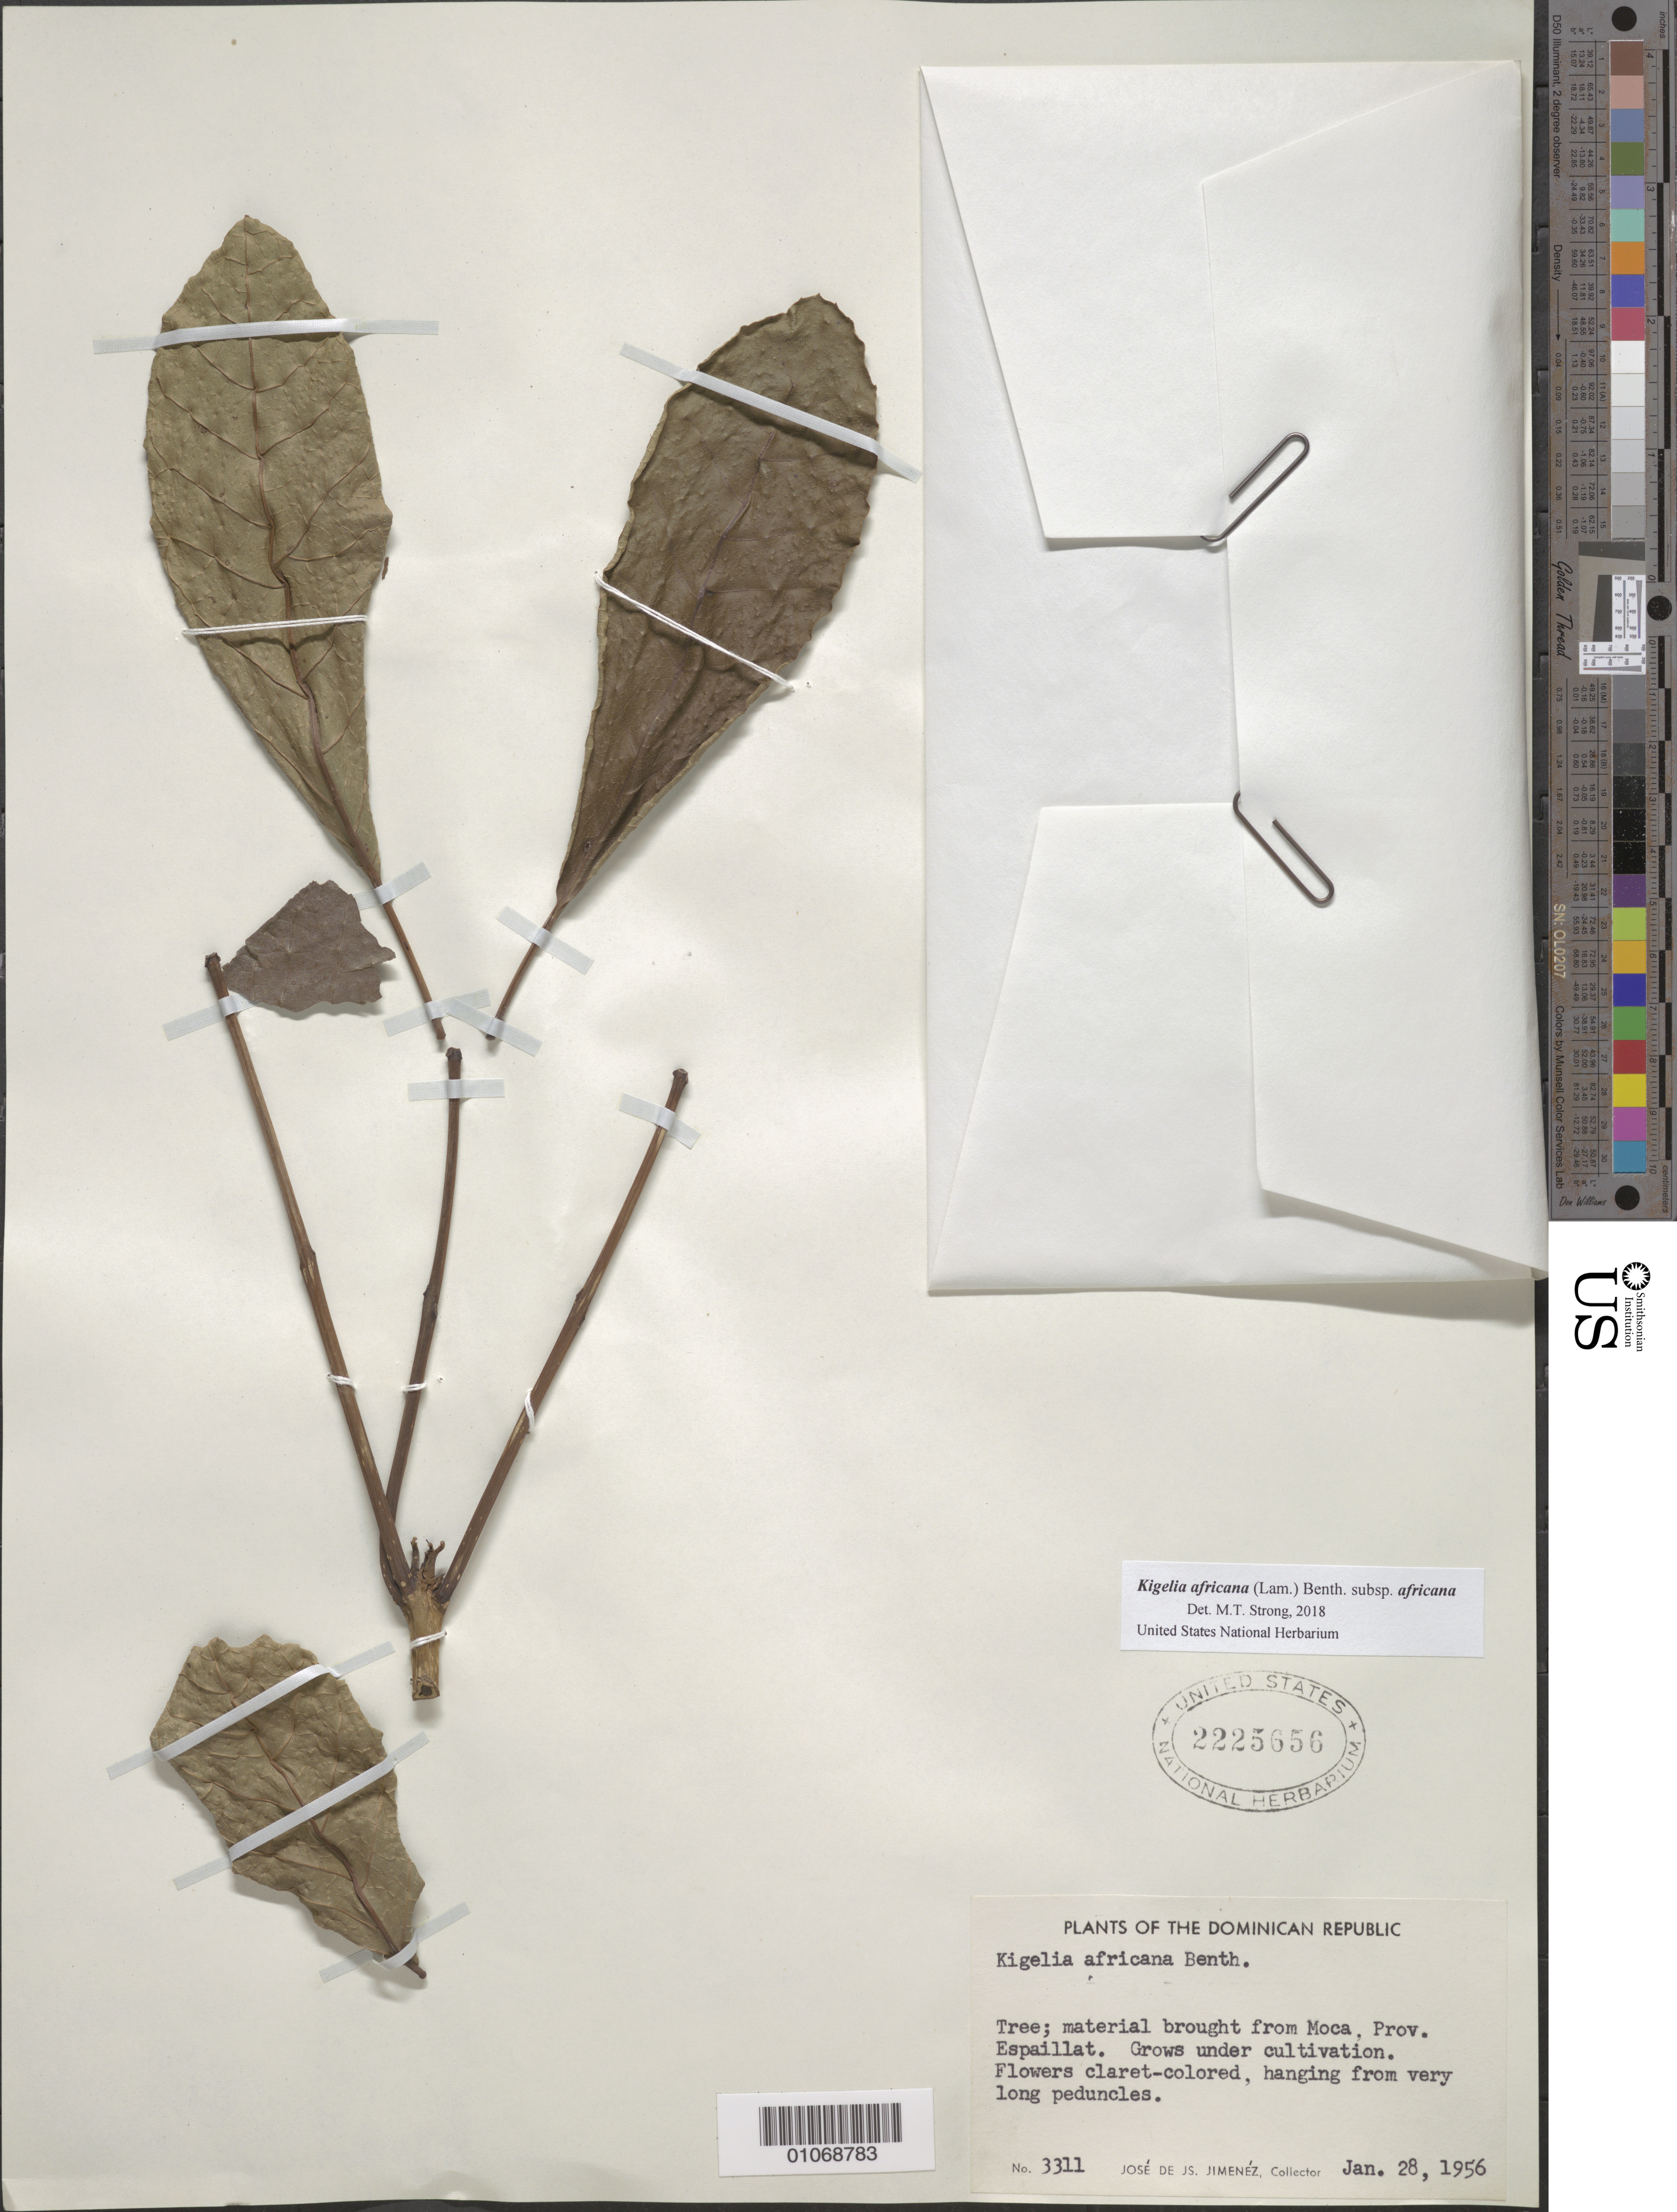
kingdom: Plantae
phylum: Tracheophyta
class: Magnoliopsida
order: Lamiales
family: Bignoniaceae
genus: Kigelia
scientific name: Kigelia africana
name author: (Lam.) Benth.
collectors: J. J. Jiménez Almonte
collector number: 3311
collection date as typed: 28 Jan 1956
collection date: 1956-01-28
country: Dominican Republic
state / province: Espaillat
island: Hispaniola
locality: Material brought from Moca.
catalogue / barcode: US 2225656